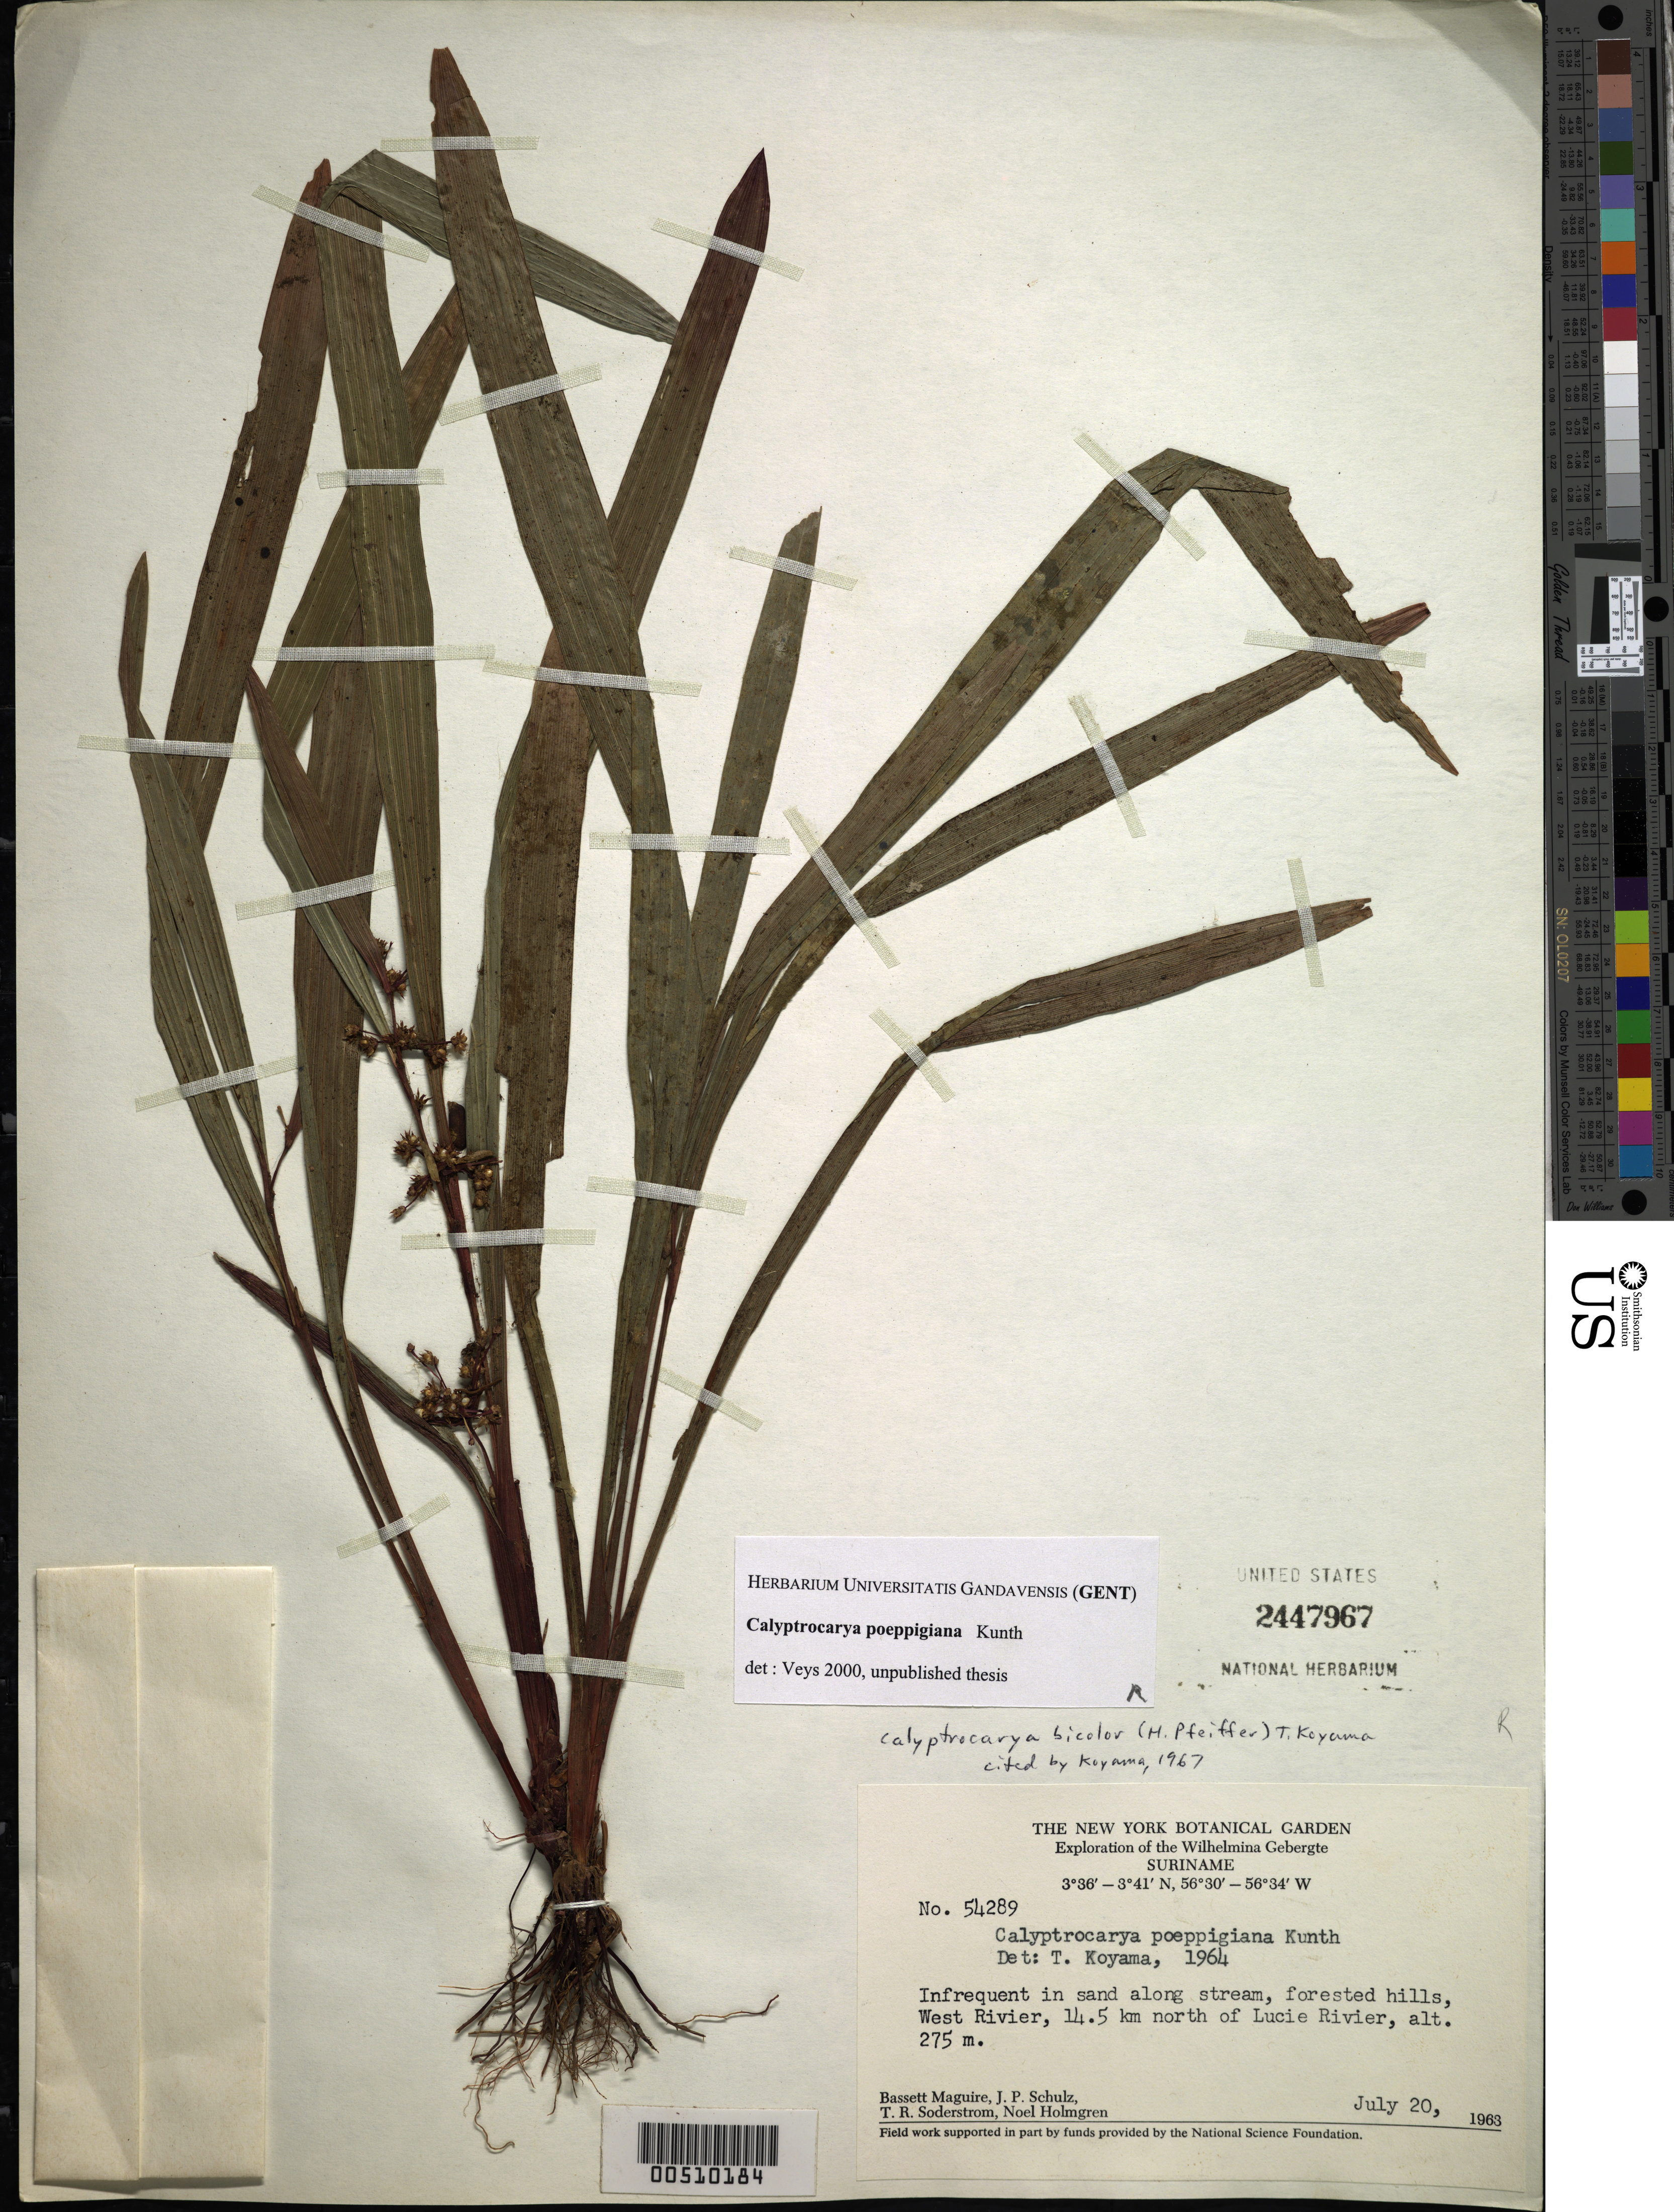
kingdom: Plantae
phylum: Tracheophyta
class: Liliopsida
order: Poales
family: Cyperaceae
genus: Calyptrocarya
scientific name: Calyptrocarya bicolor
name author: (H. Pfeiff.) T. Koyama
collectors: B. Maguire, T. R. Soderstrom & N. H. Holmgren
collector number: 54289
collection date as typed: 20 Jul 1963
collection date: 1963-07-20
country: Suriname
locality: Wilhelmina Gebergte; West Rivier, 14.5 km N of Lucie Rivier.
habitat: Forested hills; in sand along stream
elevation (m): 275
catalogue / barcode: US 2447967